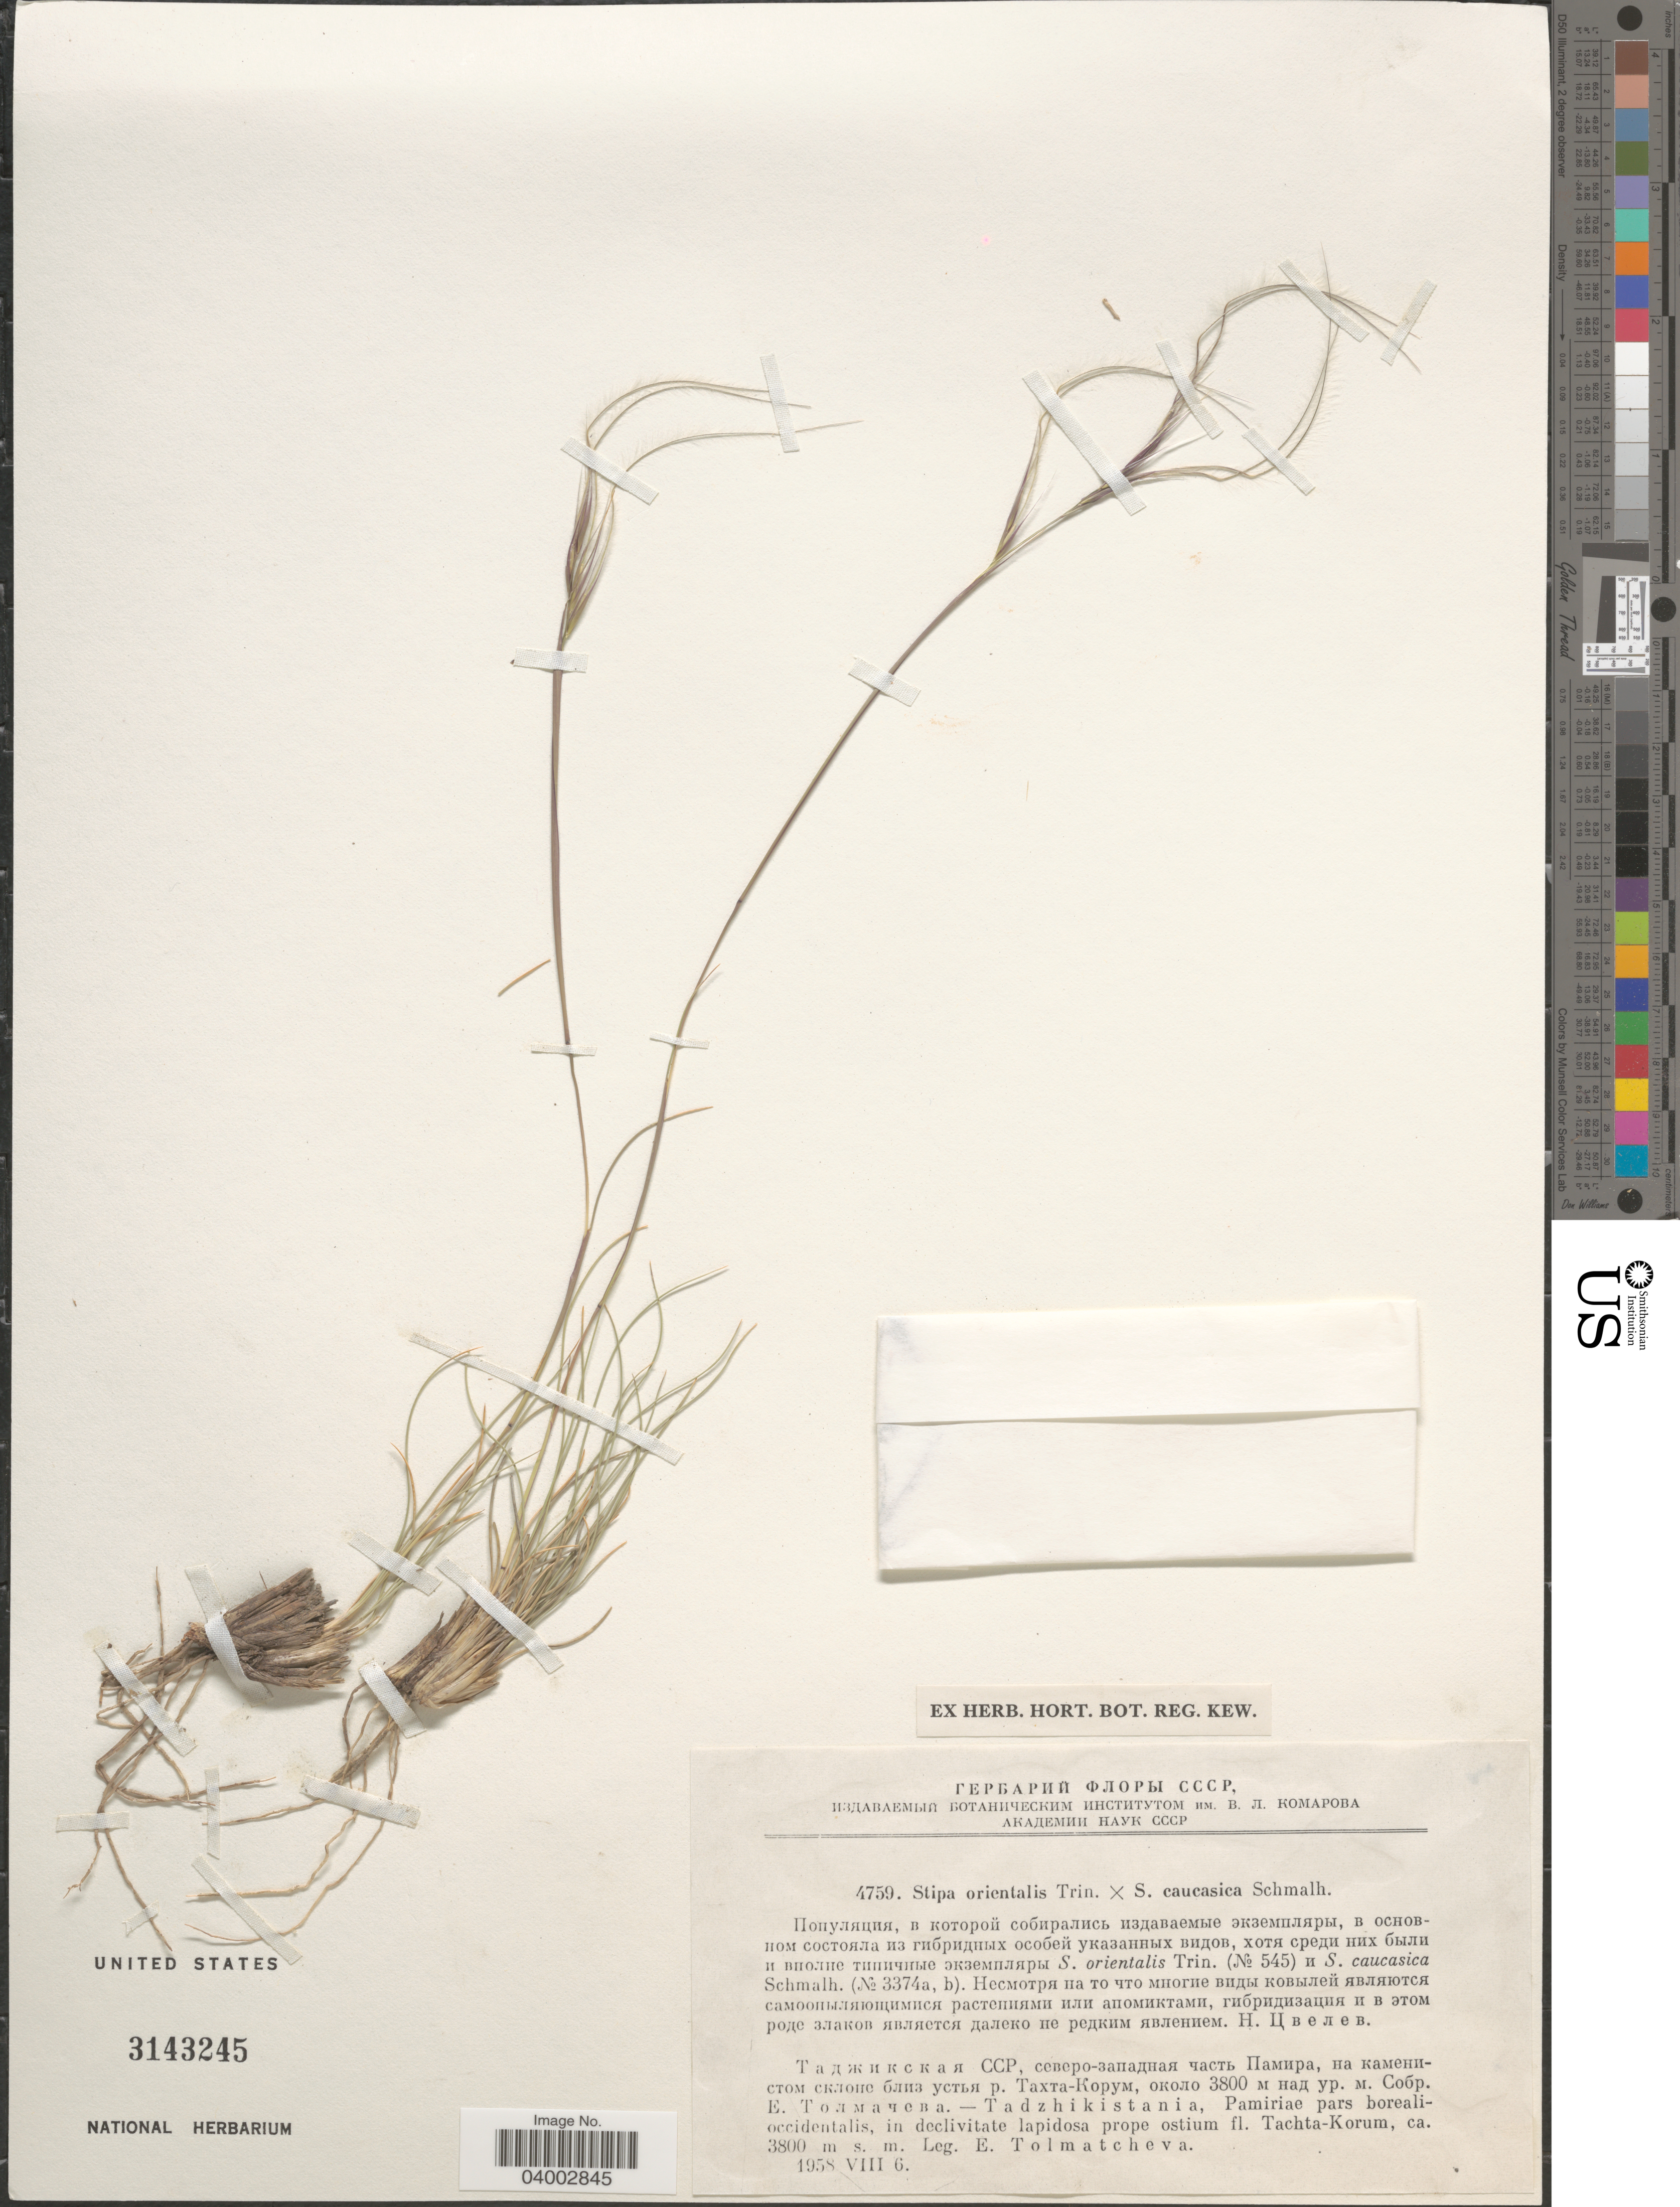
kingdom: Plantae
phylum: Tracheophyta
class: Liliopsida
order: Poales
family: Poaceae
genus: Stipa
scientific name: Stipa orientalis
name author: Trin.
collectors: E. Tolmatcheva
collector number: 4759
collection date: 1958-08-06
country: Tajikistan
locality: Tadzhikistania, Pamiriae pars boreali-occidentalis, in declivitate lapidosa prope ostium fl. Tachta-Korum.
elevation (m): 3800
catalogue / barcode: US 3143245